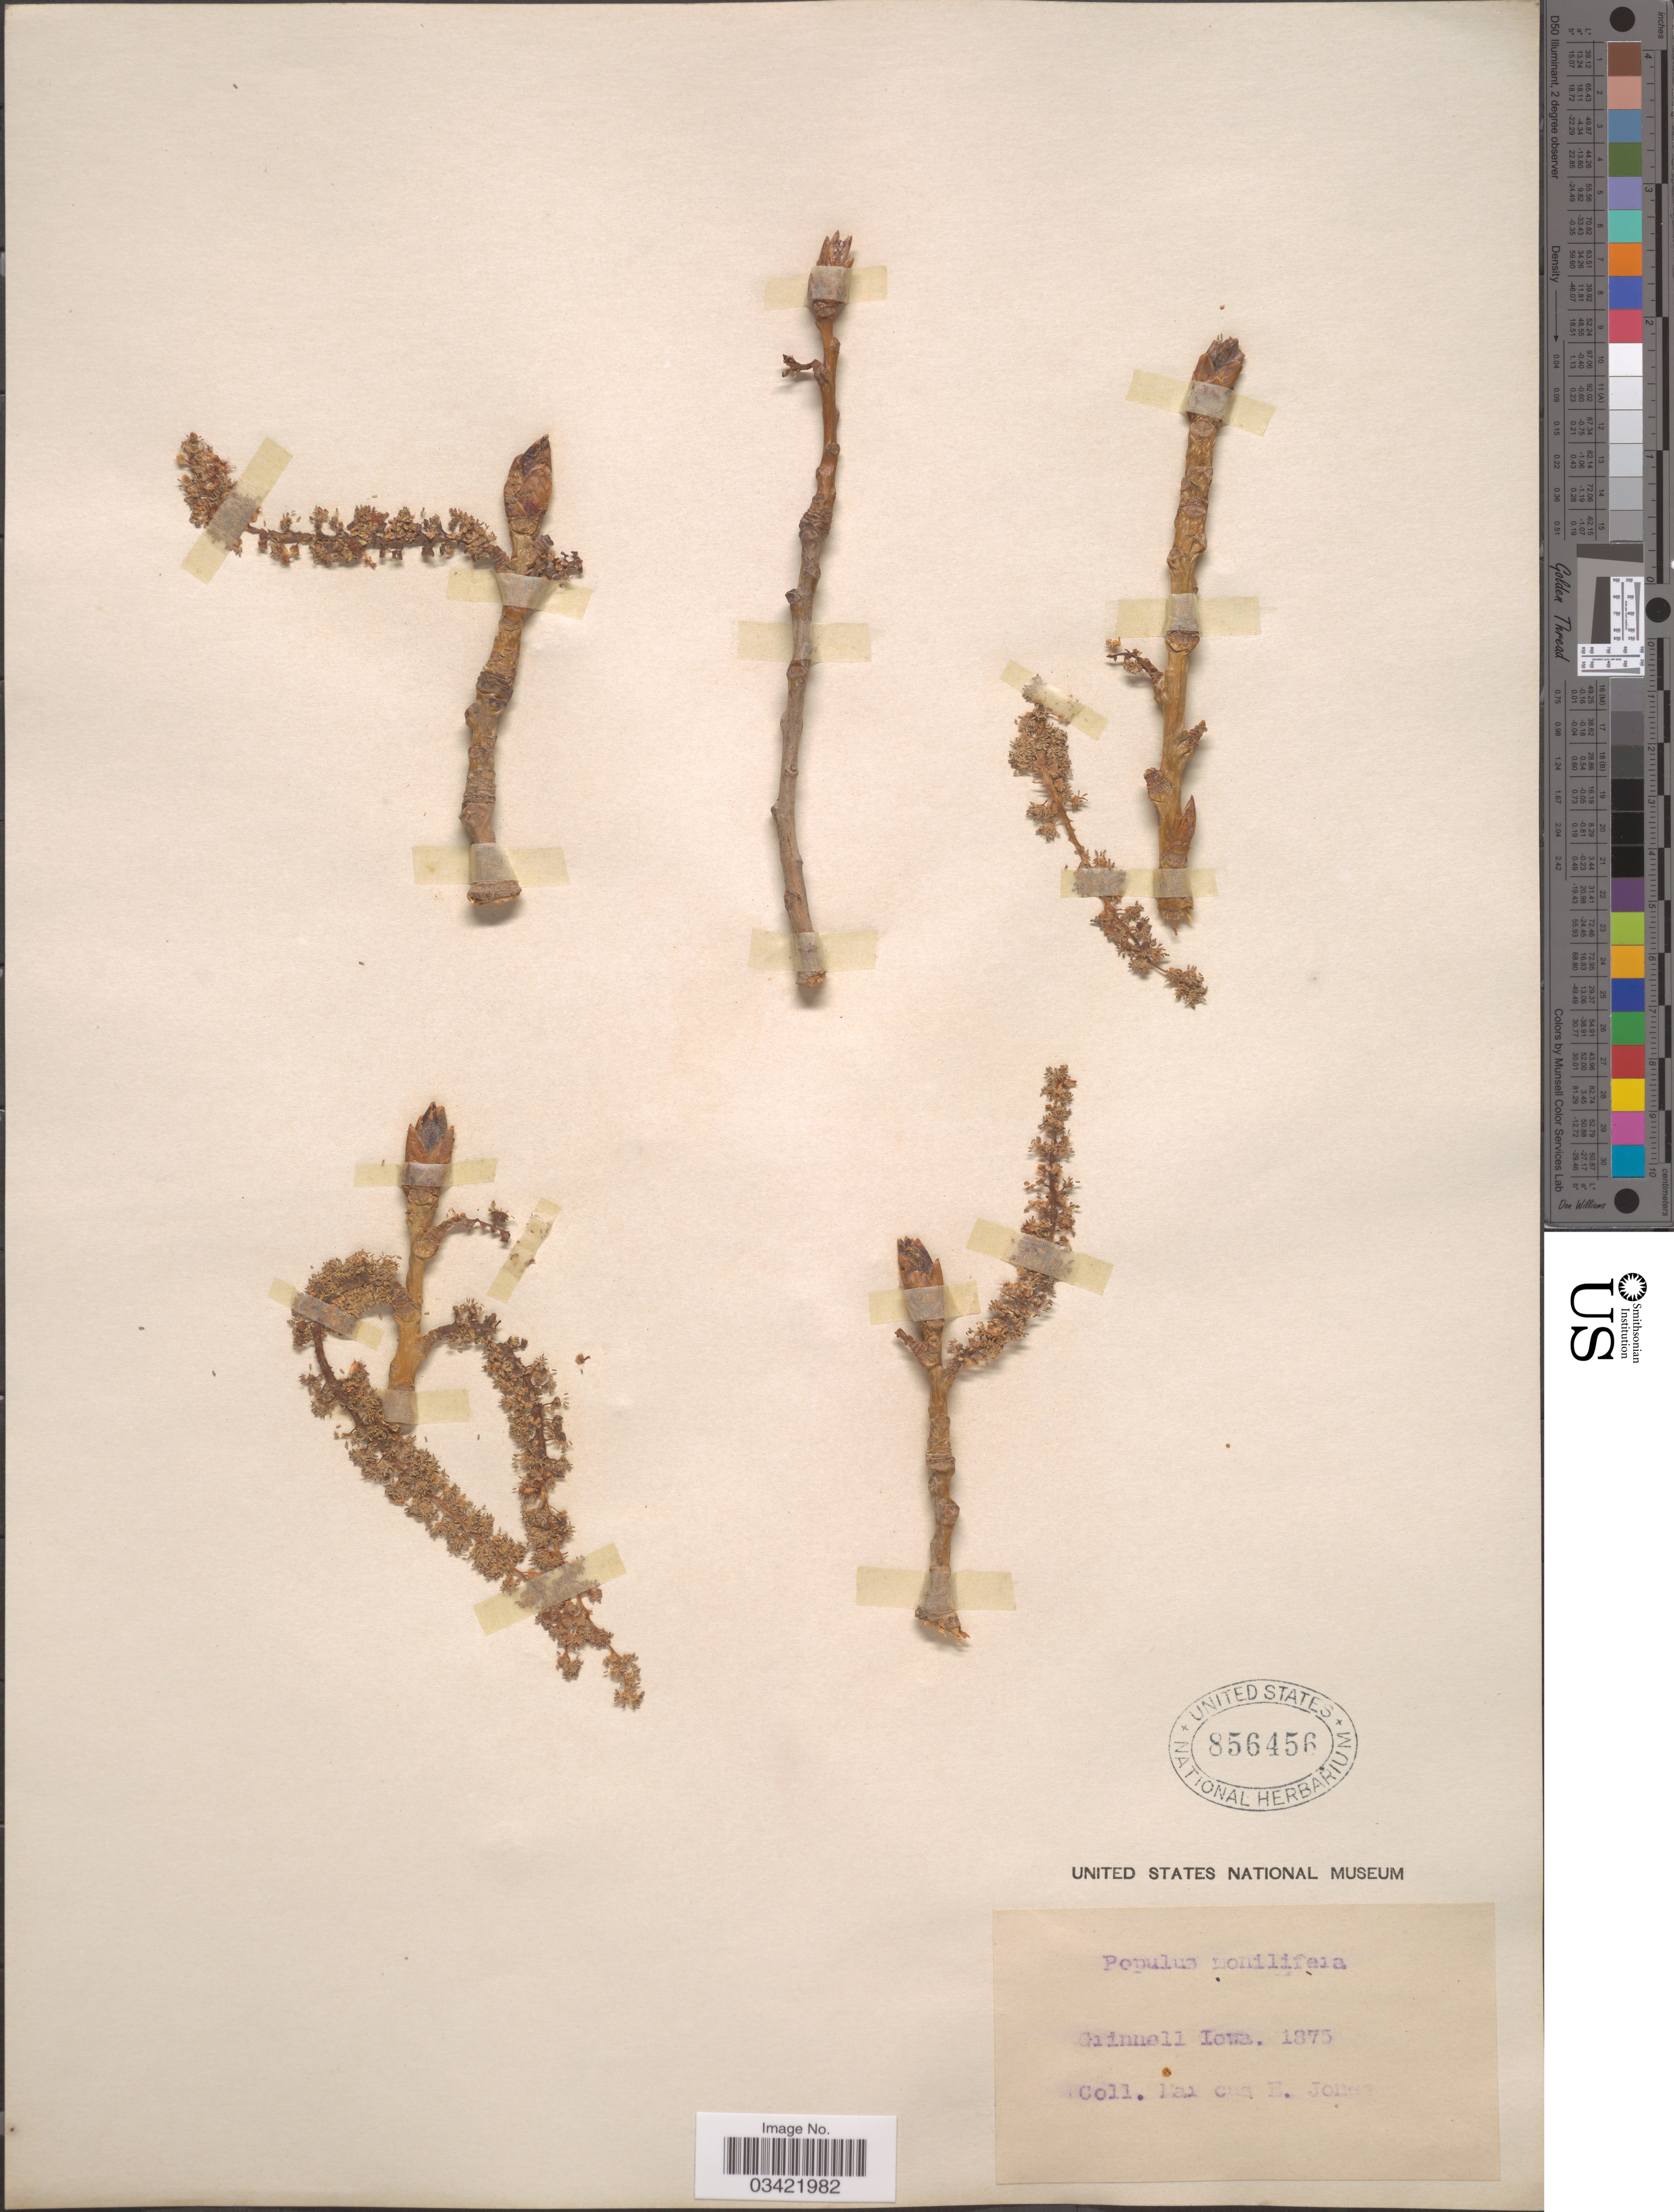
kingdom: Plantae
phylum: Tracheophyta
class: Magnoliopsida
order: Malpighiales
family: Salicaceae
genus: Populus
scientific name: Populus deltoides subsp. monilifera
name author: (Aiton) Eckenw.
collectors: M. E. Jones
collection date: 1875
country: United States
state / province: Iowa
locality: Grinnell.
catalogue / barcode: US 856456